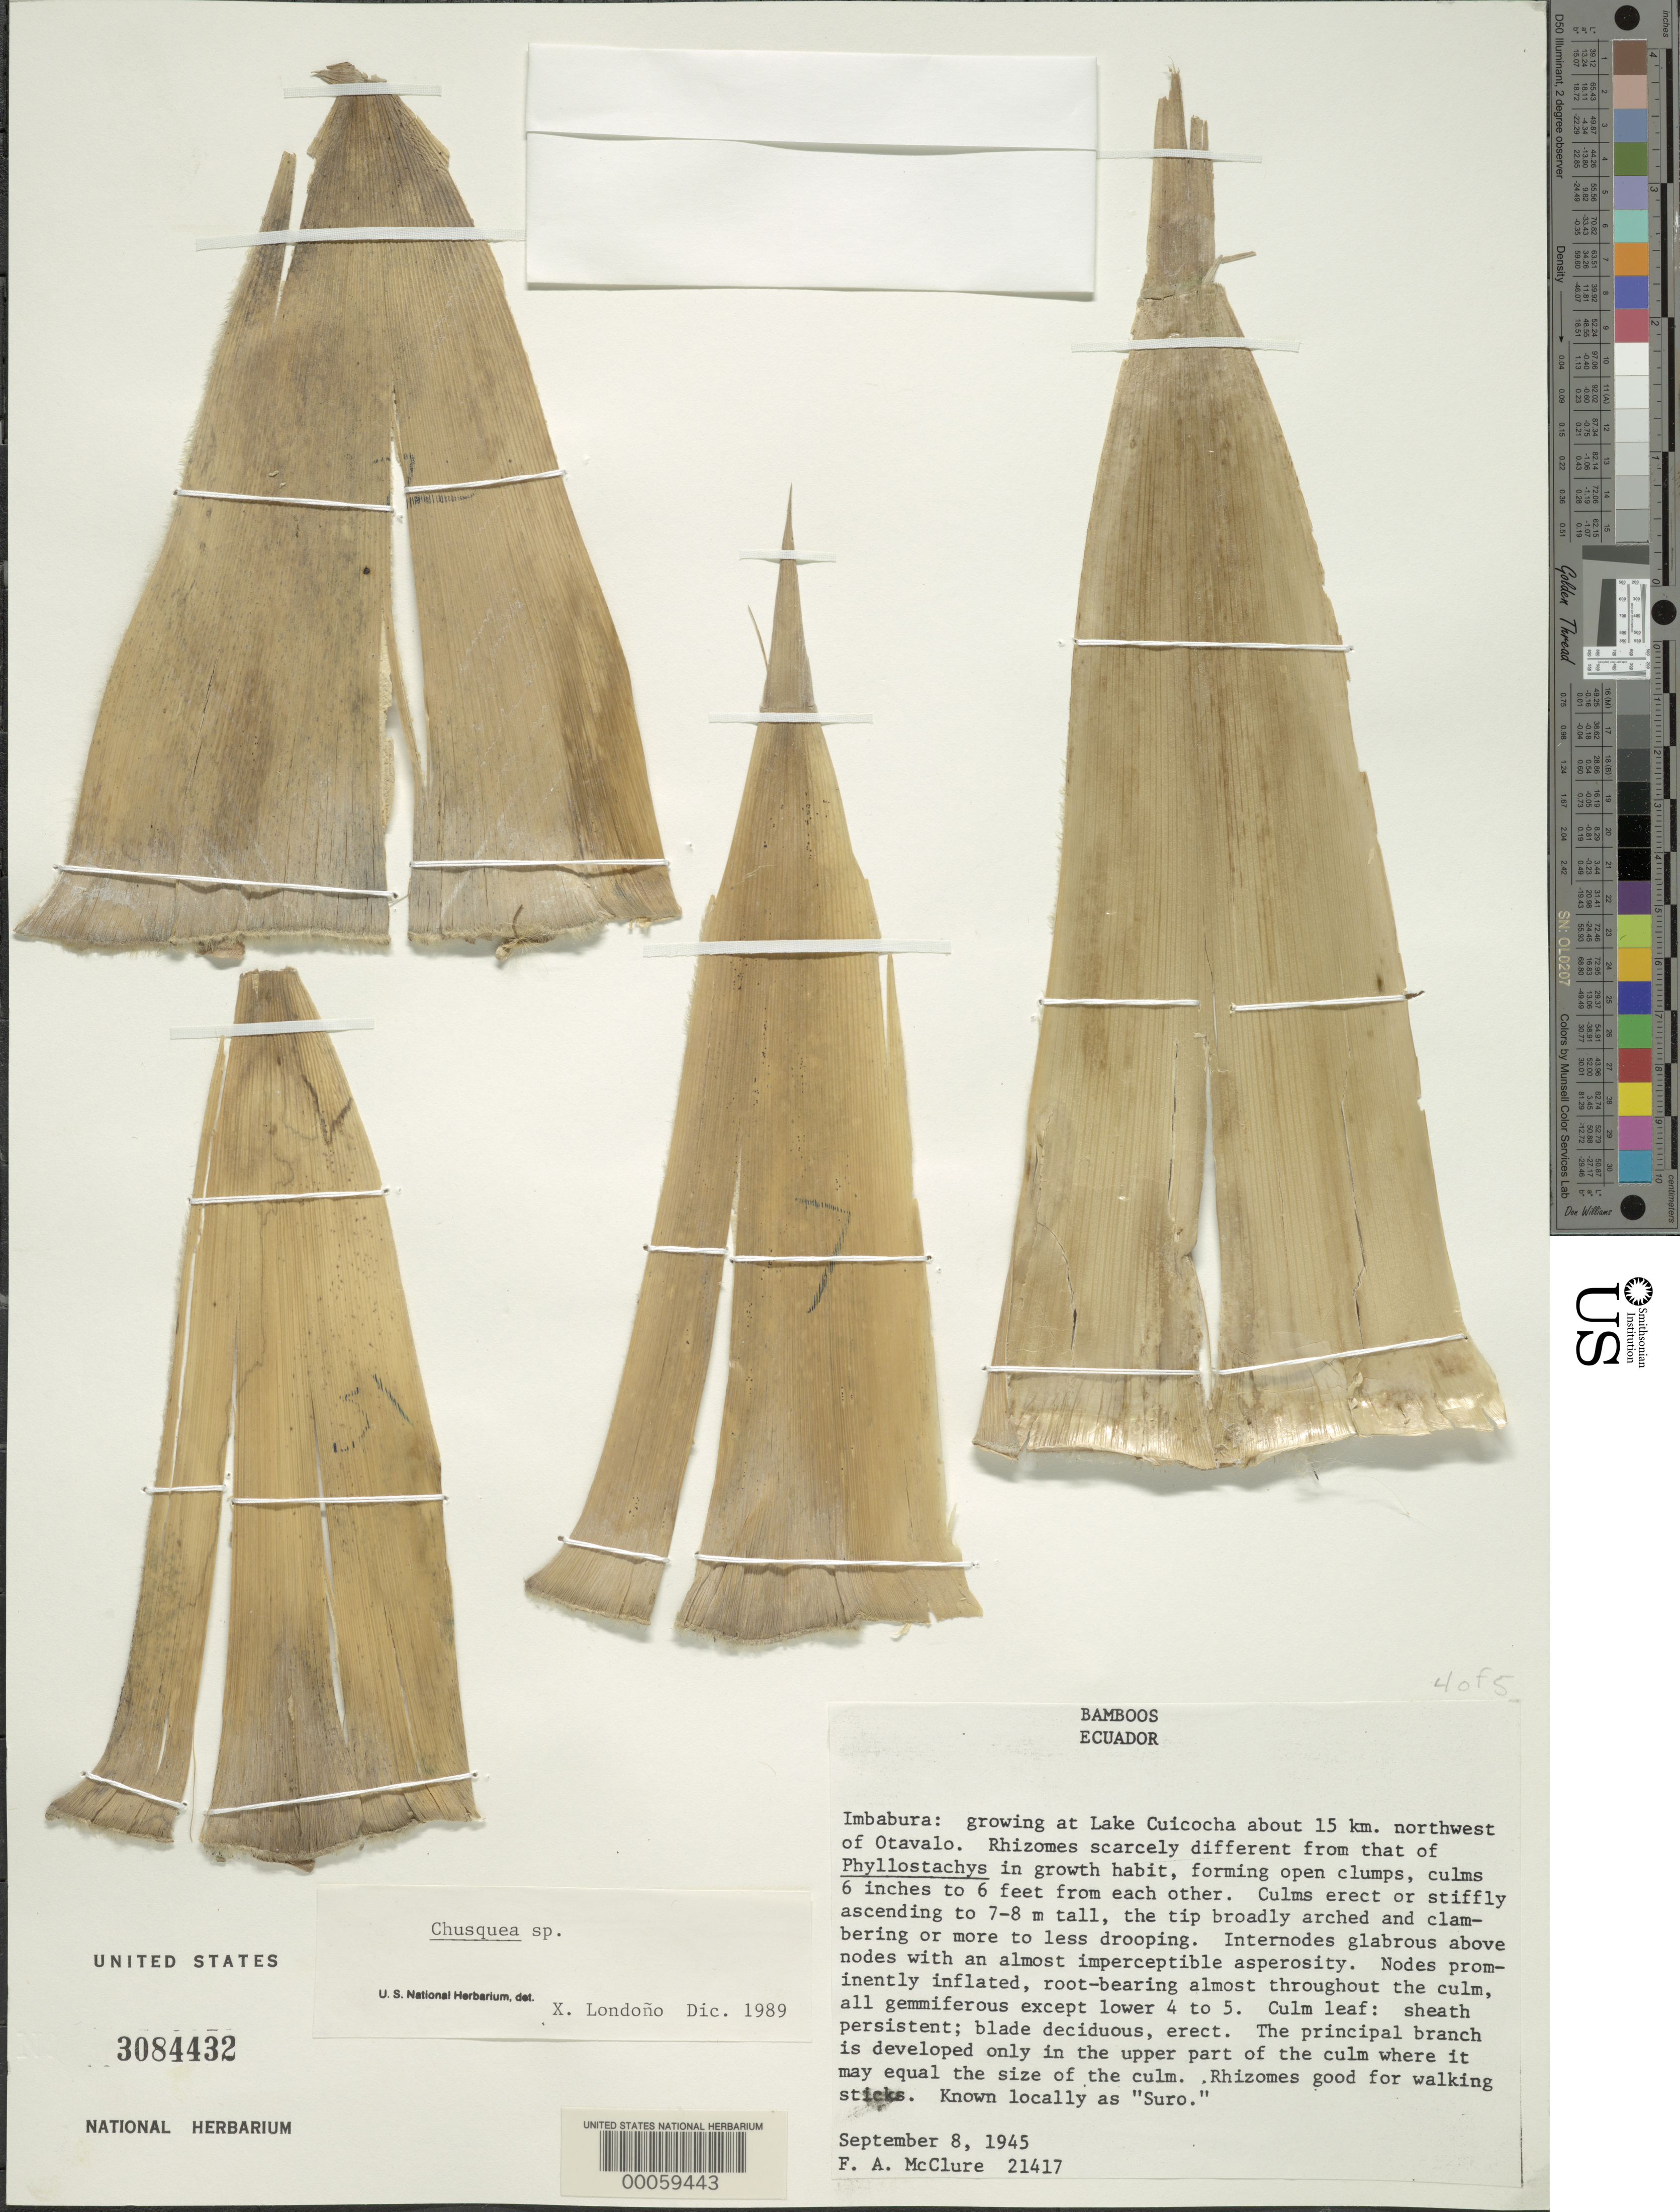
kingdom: Plantae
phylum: Tracheophyta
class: Liliopsida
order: Poales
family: Poaceae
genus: Chusquea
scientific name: Chusquea sp.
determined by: Londoño, X., (TULV), Jardin Botanico "Juan Maria Cespedes"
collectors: F. A. McClure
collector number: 21417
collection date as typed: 08 Sep 1945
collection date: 1945-09-08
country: Ecuador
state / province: Imbabura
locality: Lake Cuicocha, ca. 15 km NW of Otavalo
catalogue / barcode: US 3084432